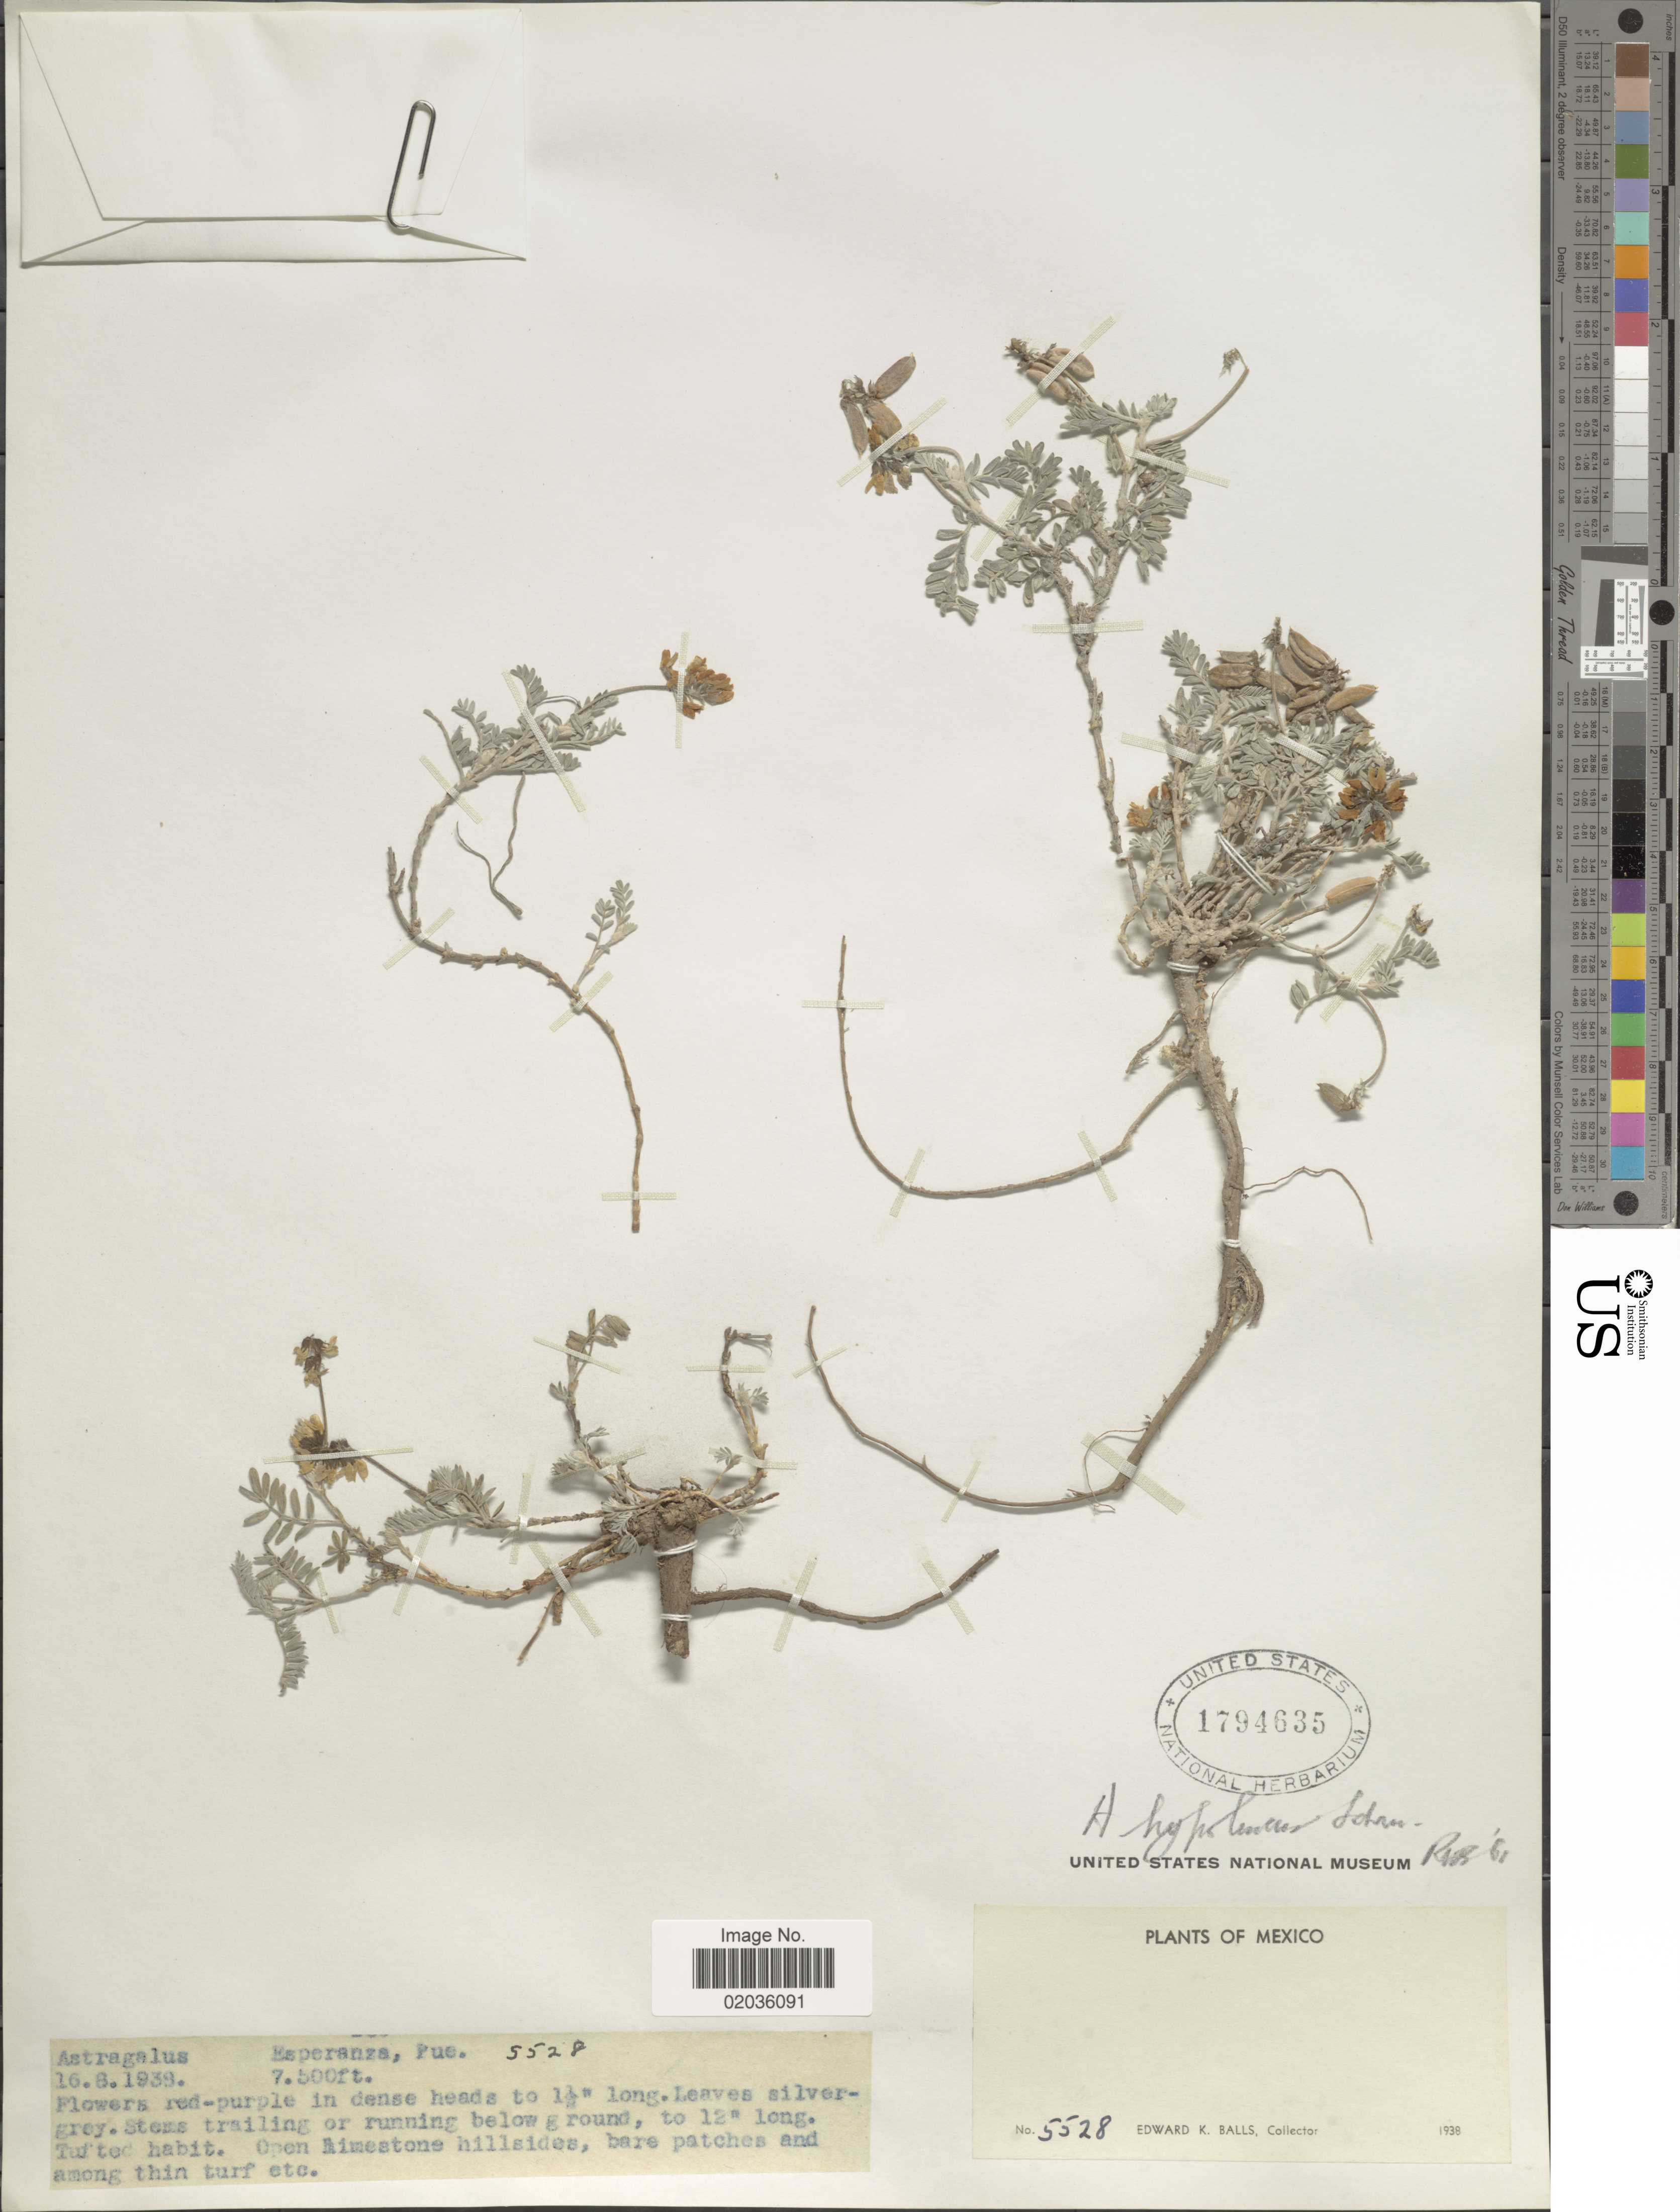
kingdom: Plantae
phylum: Tracheophyta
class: Magnoliopsida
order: Fabales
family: Fabaceae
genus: Astragalus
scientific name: Astragalus hypoleucus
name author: S. Schauer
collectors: E. K. Balls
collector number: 5528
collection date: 1939-08-16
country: Mexico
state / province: Puebla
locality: Esperanza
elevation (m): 2286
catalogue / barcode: US 1794635